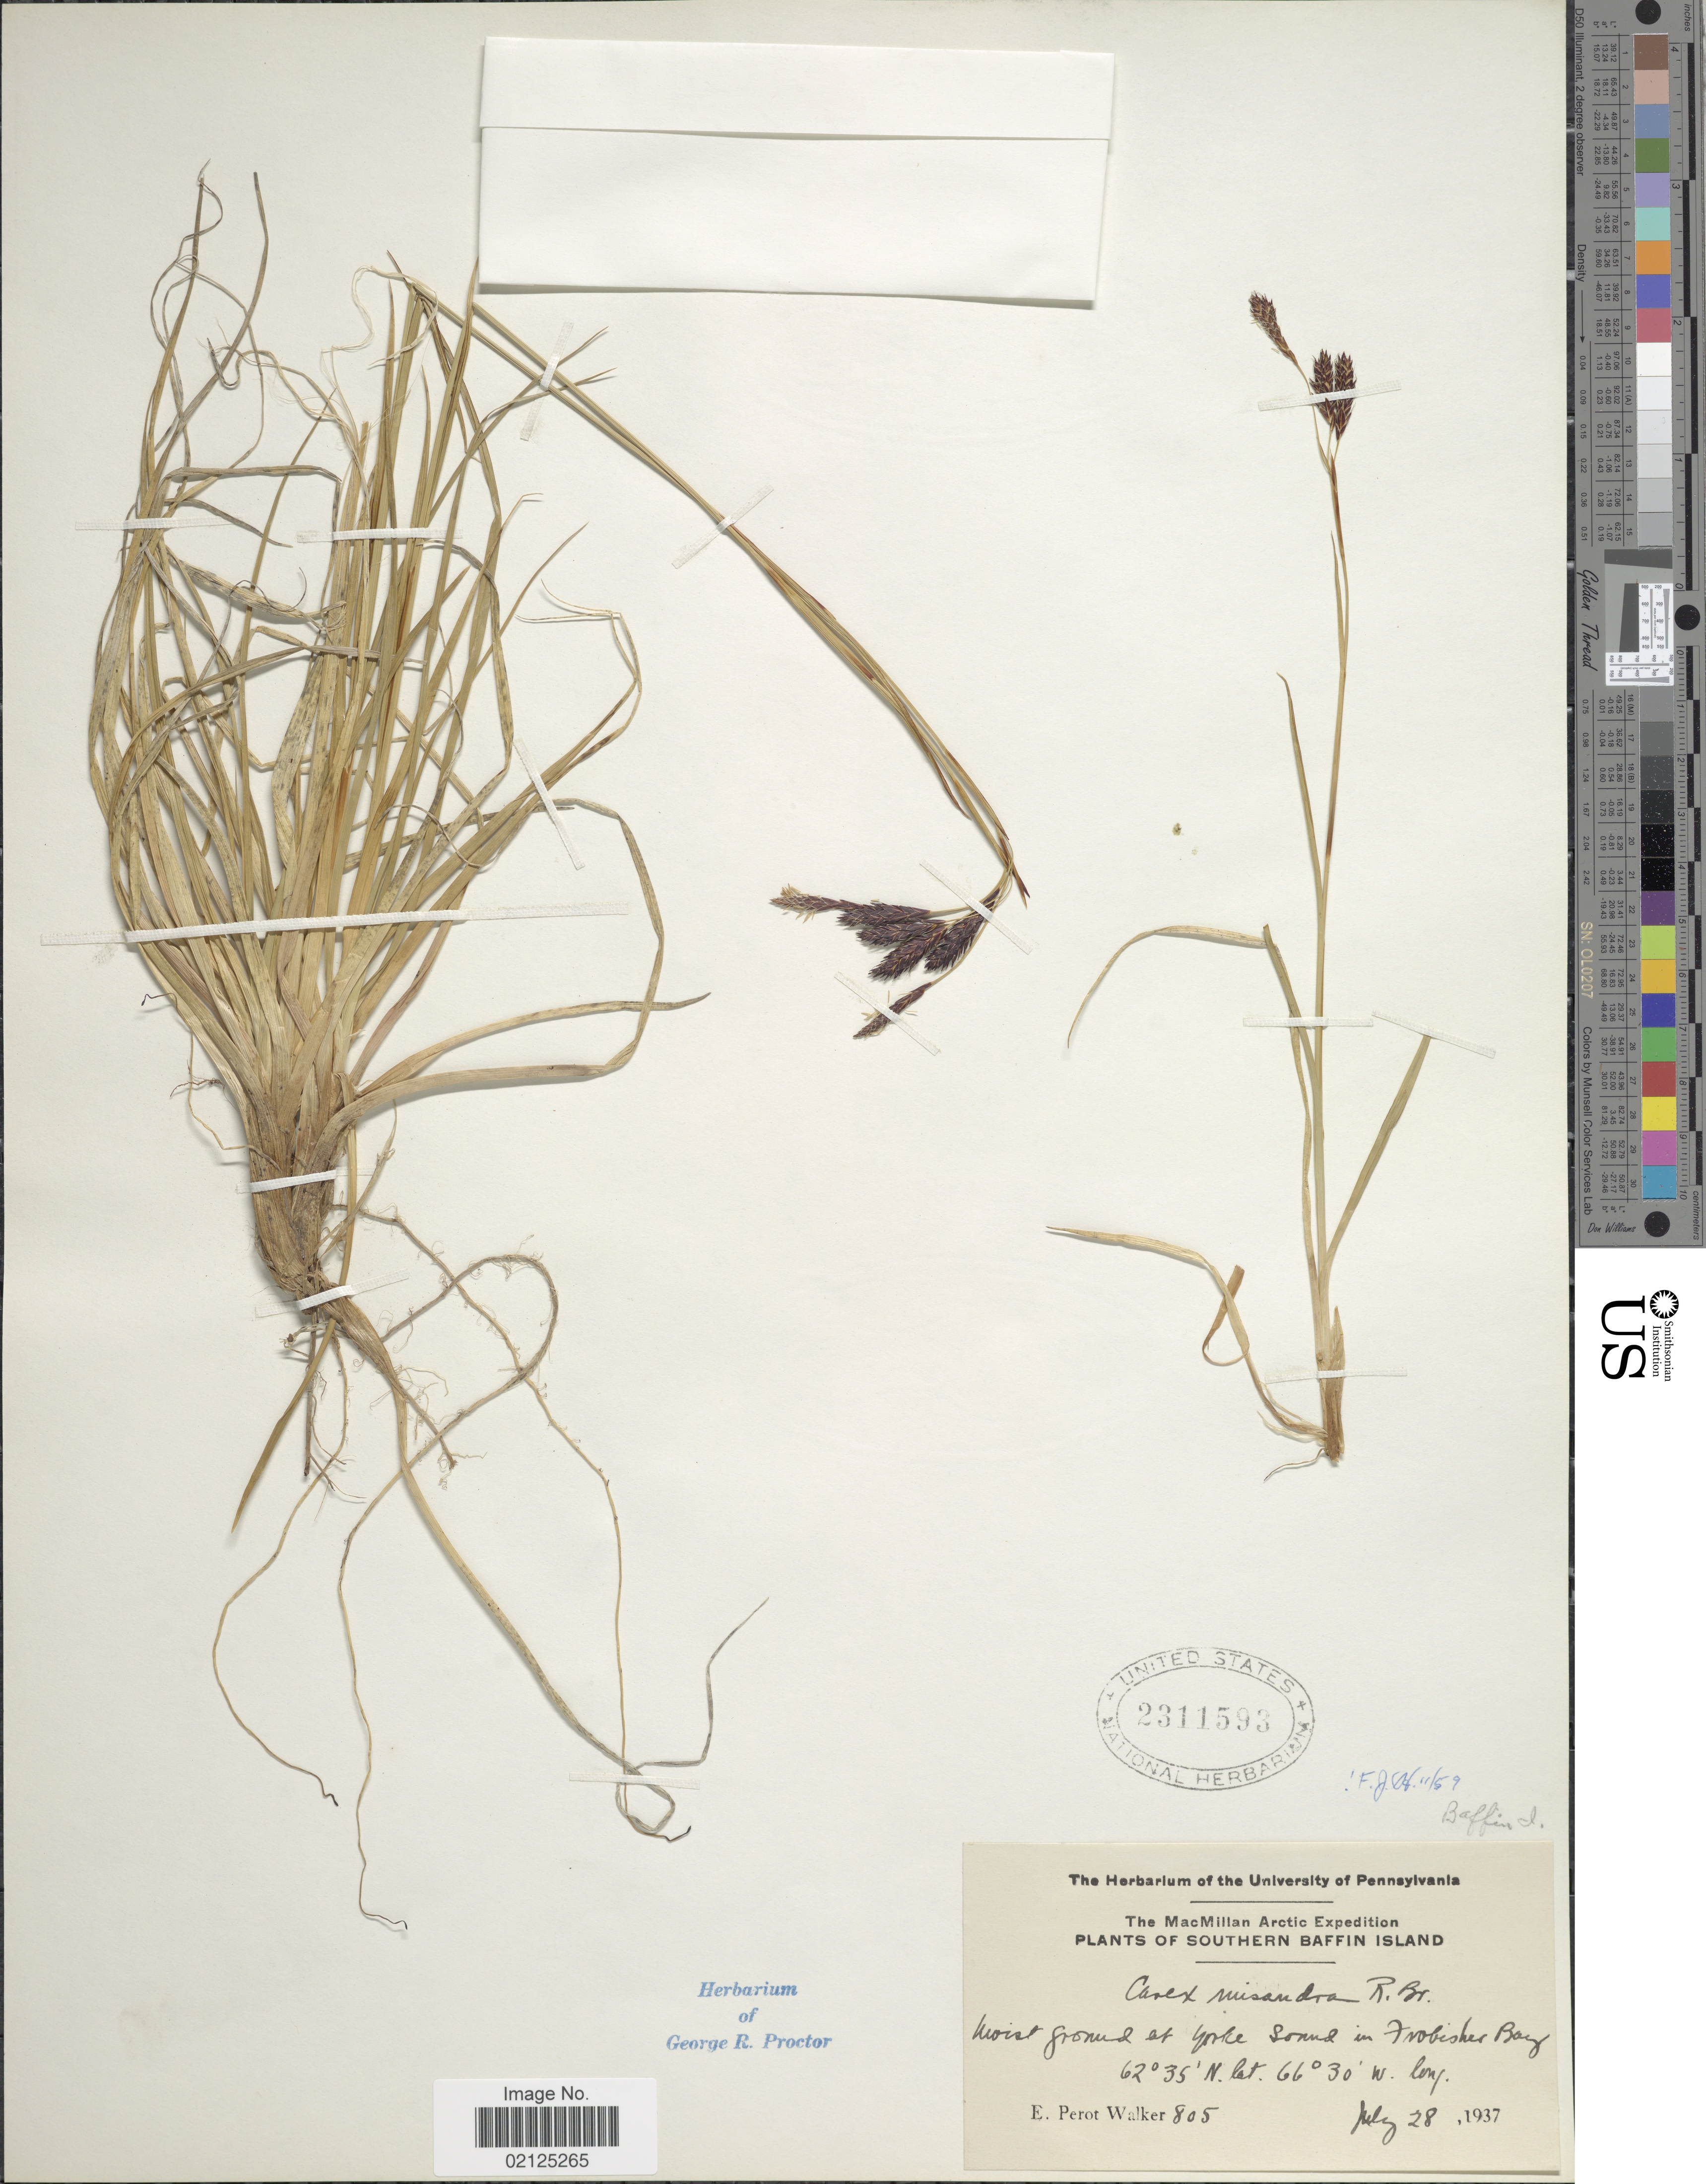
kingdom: Plantae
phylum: Tracheophyta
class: Liliopsida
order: Poales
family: Cyperaceae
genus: Carex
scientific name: Carex fuliginosa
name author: Schkuhr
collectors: E. P. Walker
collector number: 805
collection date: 1937-07-28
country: Canada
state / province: Nunavut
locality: Southern Baffin Island, moist ground at Yorke Sound in Frobisher Bay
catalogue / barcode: US 2311593